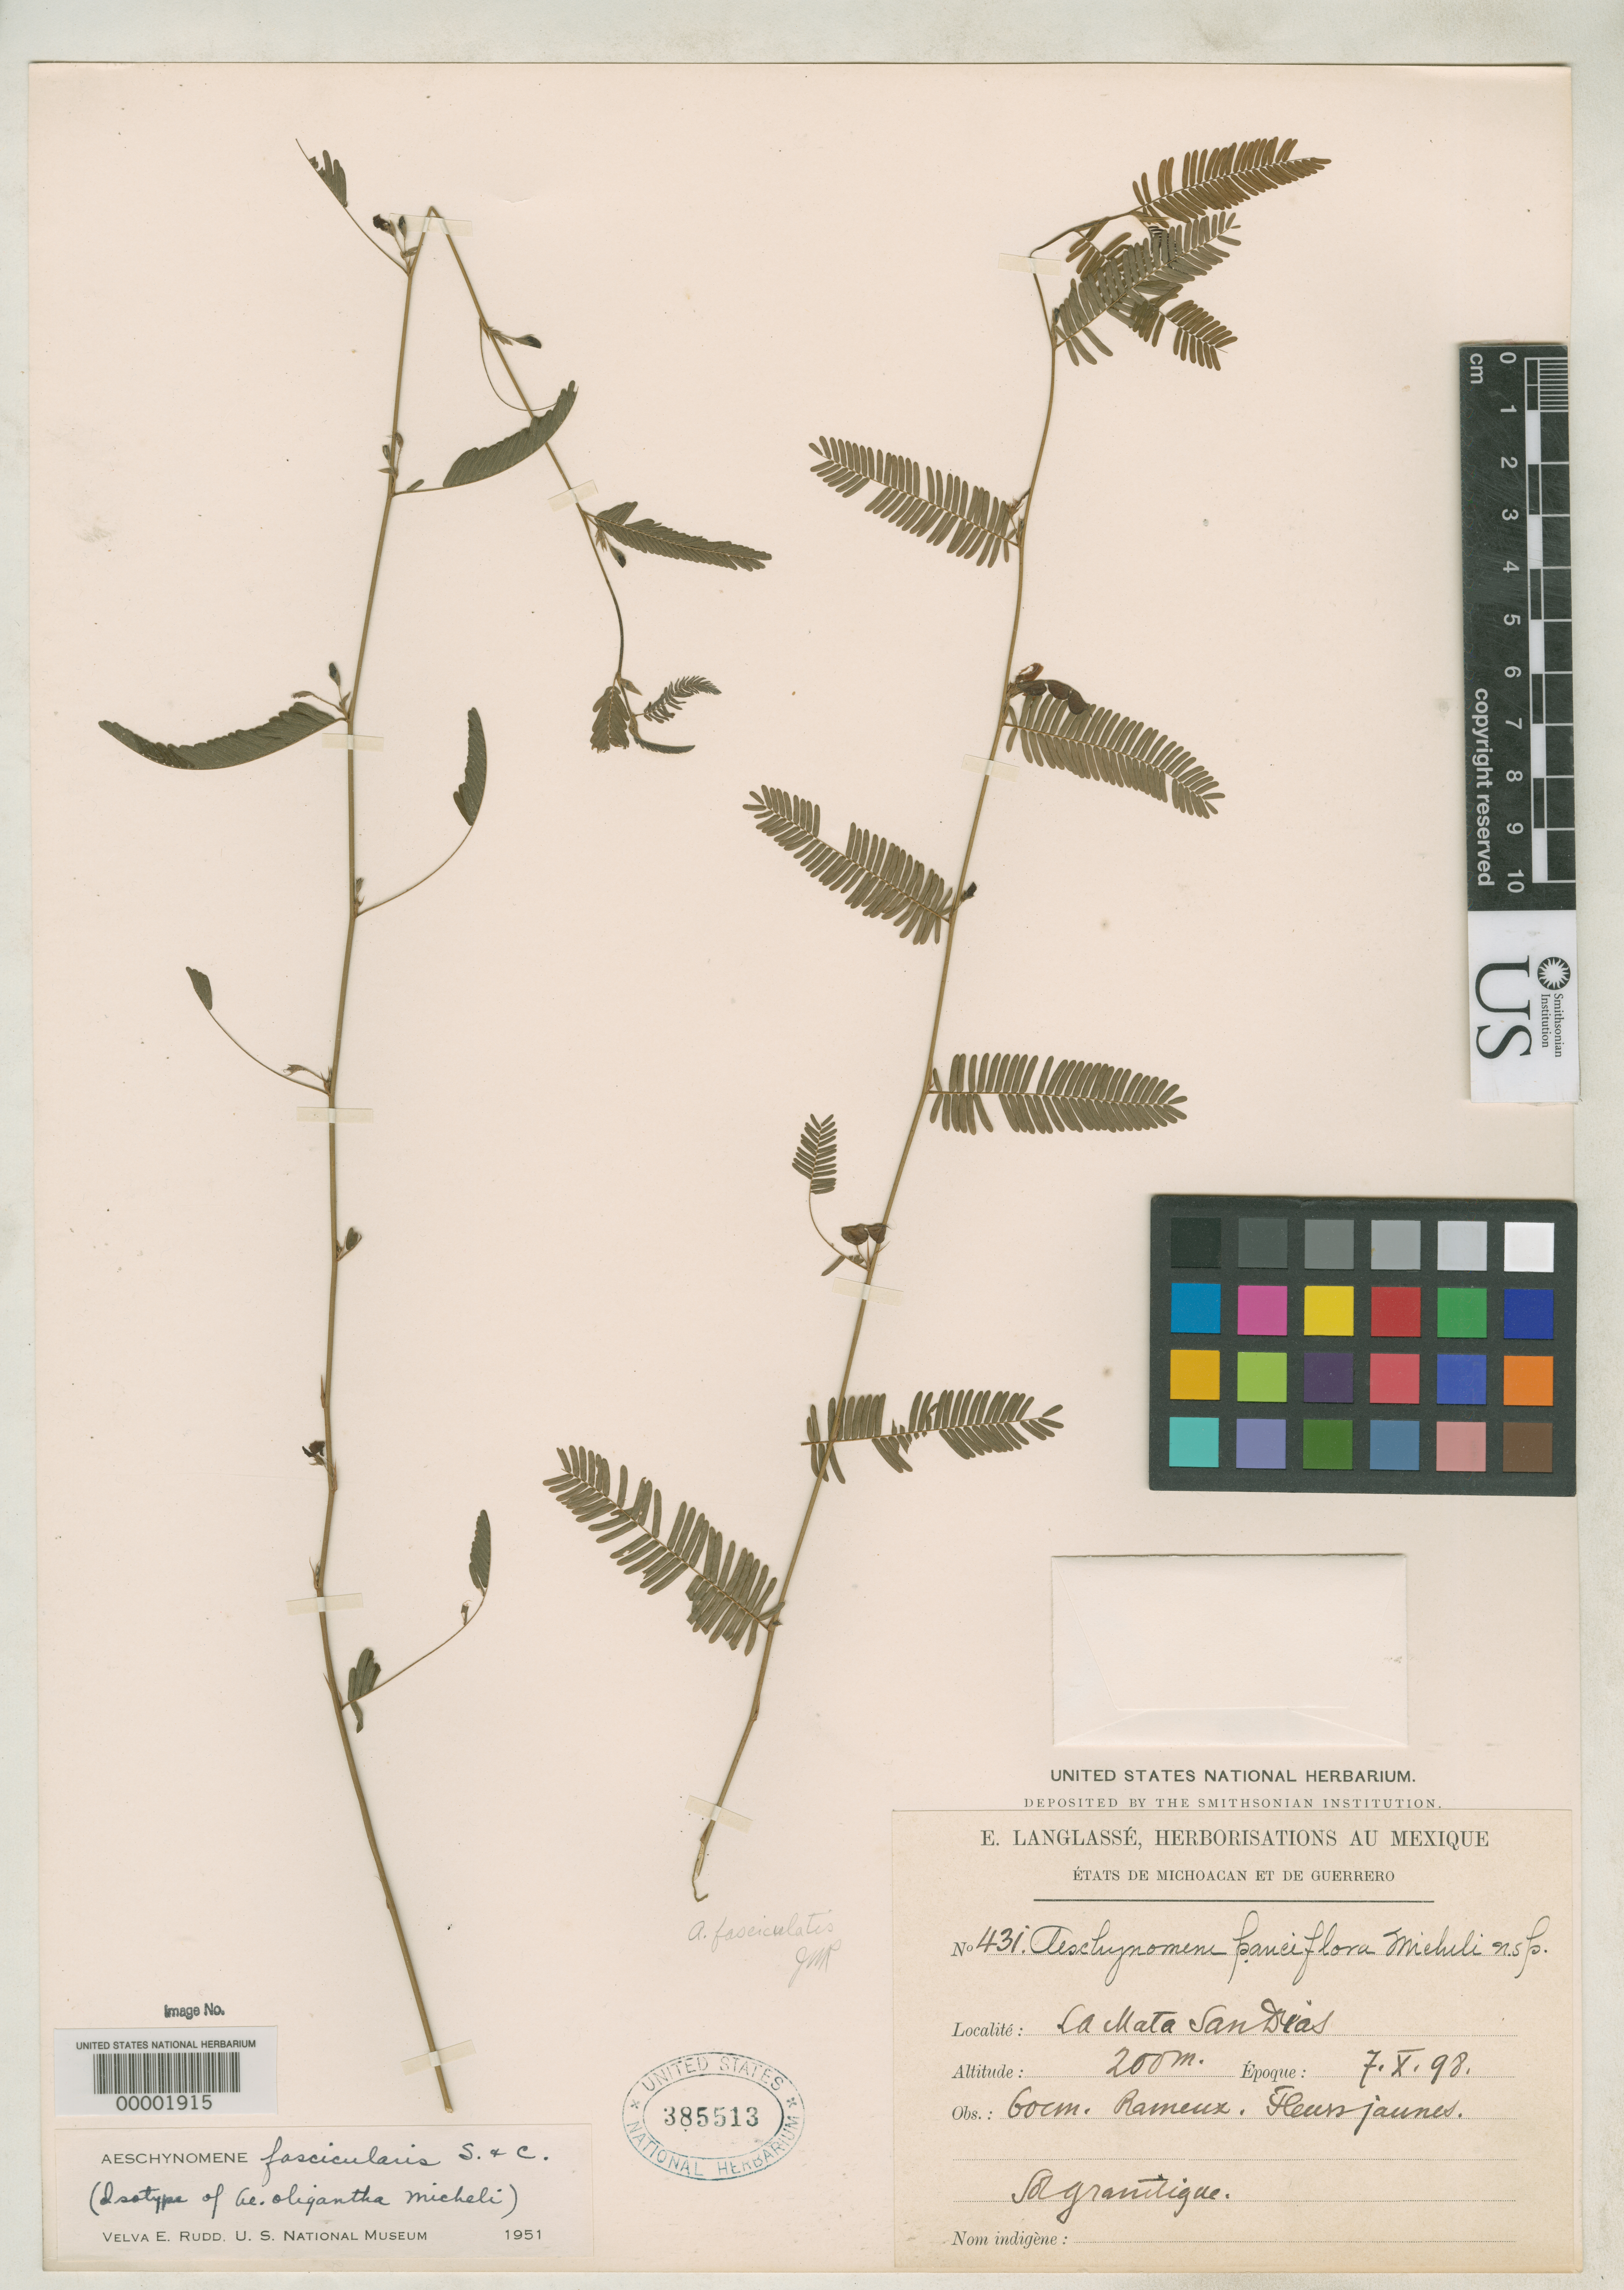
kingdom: Plantae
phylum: Tracheophyta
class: Magnoliopsida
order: Fabales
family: Fabaceae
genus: Aeschynomene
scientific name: Aeschynomene oligantha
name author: Micheli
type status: Type Fragment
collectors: E. Langlassé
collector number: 431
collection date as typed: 07 Oct 1898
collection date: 1898-10-07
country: Mexico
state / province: Guerrero / Michoacán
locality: Mata de Dios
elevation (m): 200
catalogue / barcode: US 385513